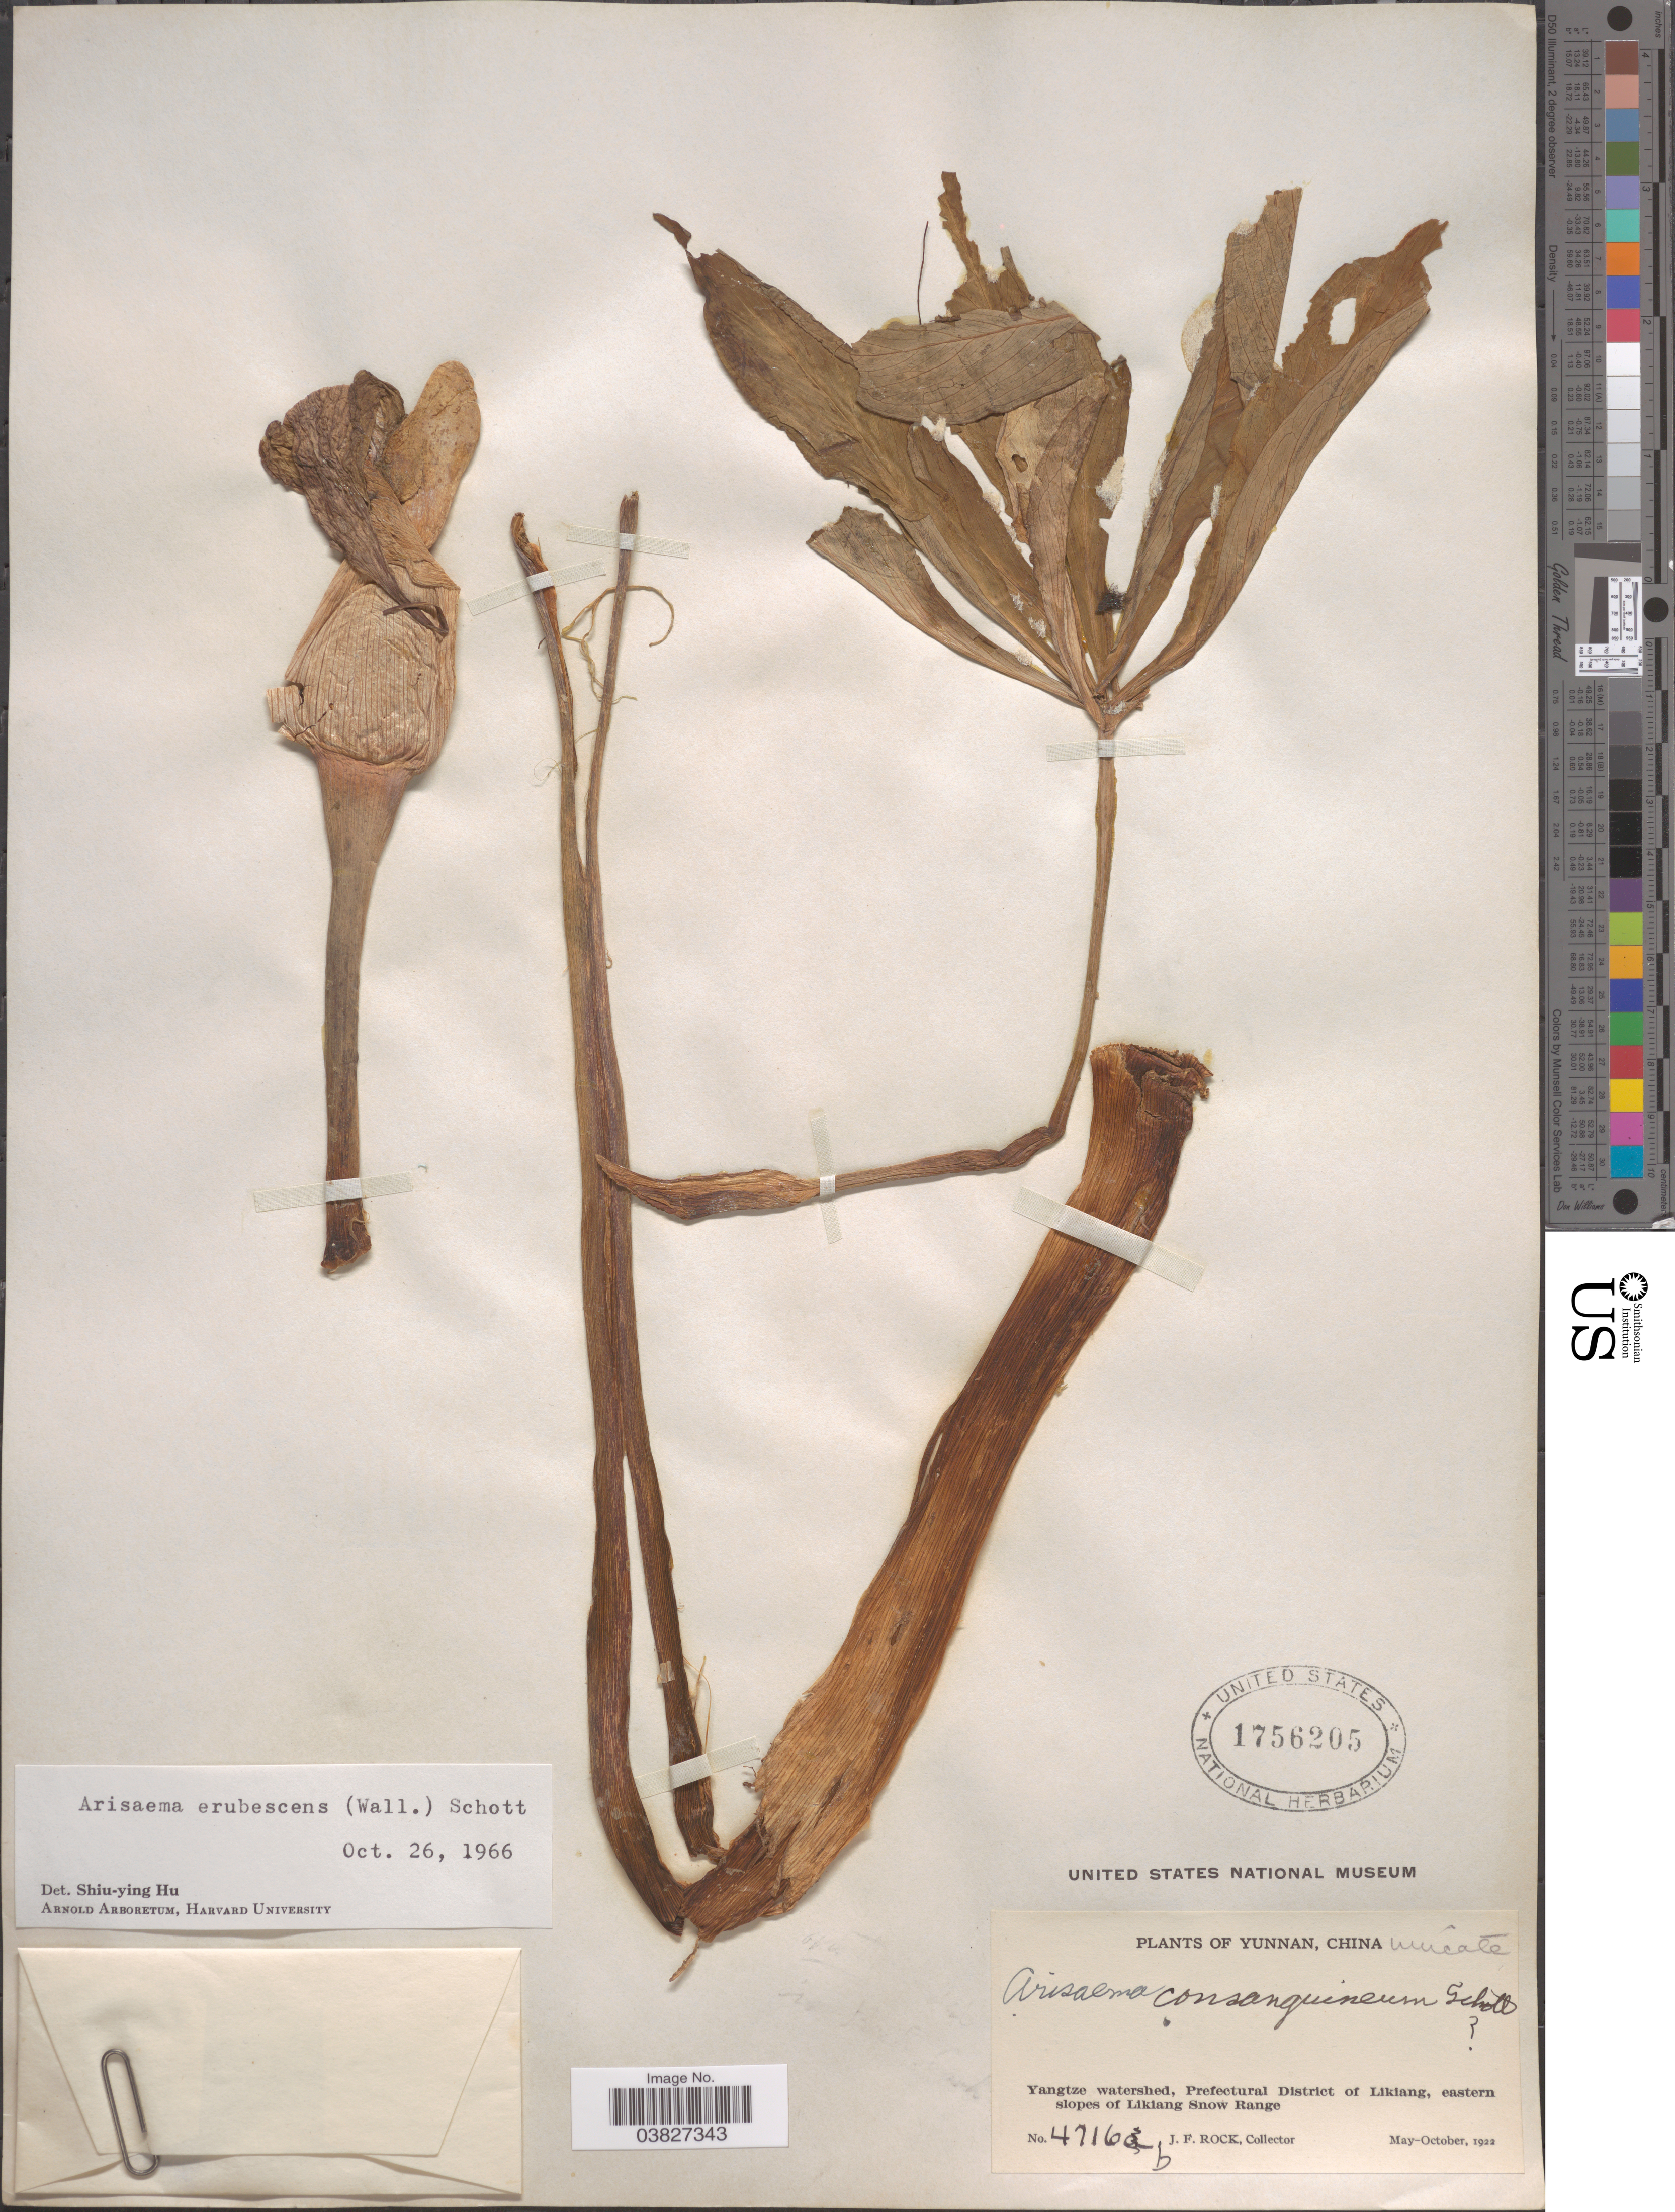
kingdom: Plantae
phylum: Tracheophyta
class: Liliopsida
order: Alismatales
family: Araceae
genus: Arisaema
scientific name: Arisaema erubescens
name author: (Wall.) Schott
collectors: J. Rock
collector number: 4716b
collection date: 1922-05/1922-10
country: China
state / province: Yunnan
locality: Yangtze watershed, Prefectural District of Likiang, eastern slopes of Likiang Snow Range.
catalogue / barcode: US 1756205